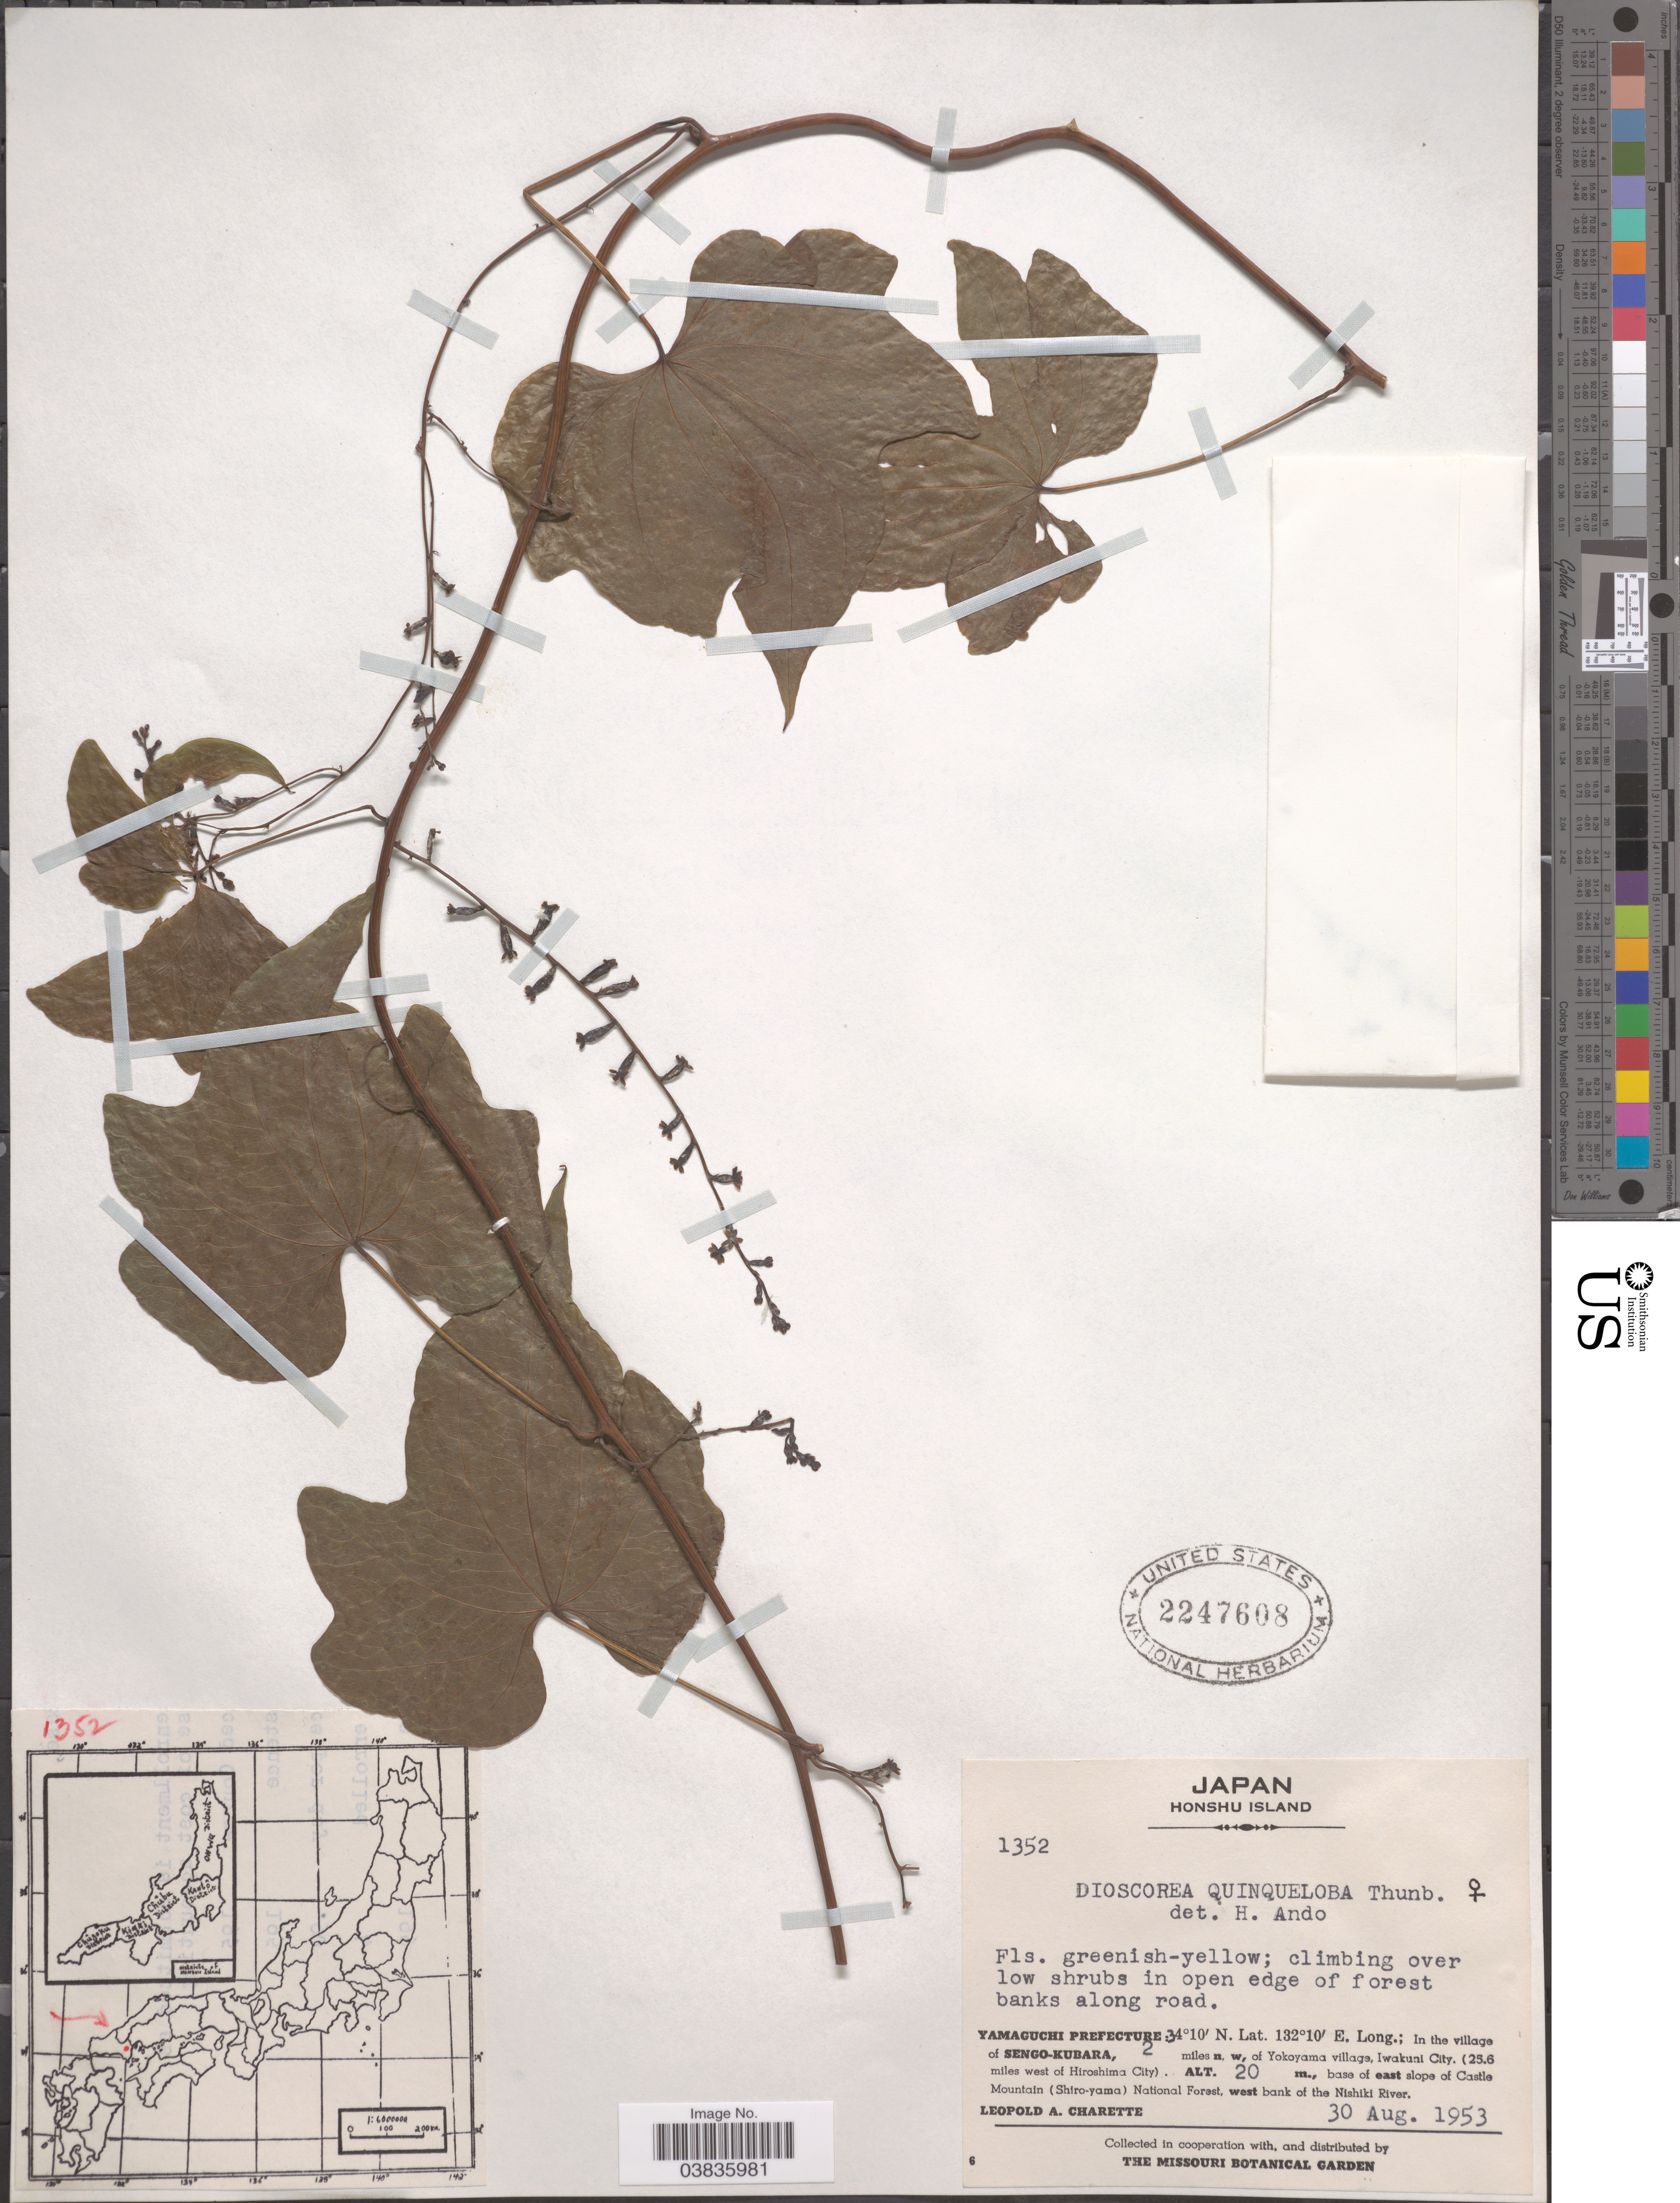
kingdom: Plantae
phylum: Tracheophyta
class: Liliopsida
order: Dioscoreales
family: Dioscoreaceae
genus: Dioscorea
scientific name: Dioscorea quinqueloba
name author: Thunb.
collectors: L. A. Charette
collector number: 1352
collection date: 1953-08-30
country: Japan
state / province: Yamaguti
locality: Honshu Island. Yamaguchi Prefecture: In the village of Sengo-Kubara, 2 miles n.w. of Yokoyama village, Iwakuni City. (25.6 miles west of Hiroshima City). Base of east slope of Castle Mountain (Shiro-yama) National Forest, west bank of the Nishiki River.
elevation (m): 20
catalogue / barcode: US 2247608